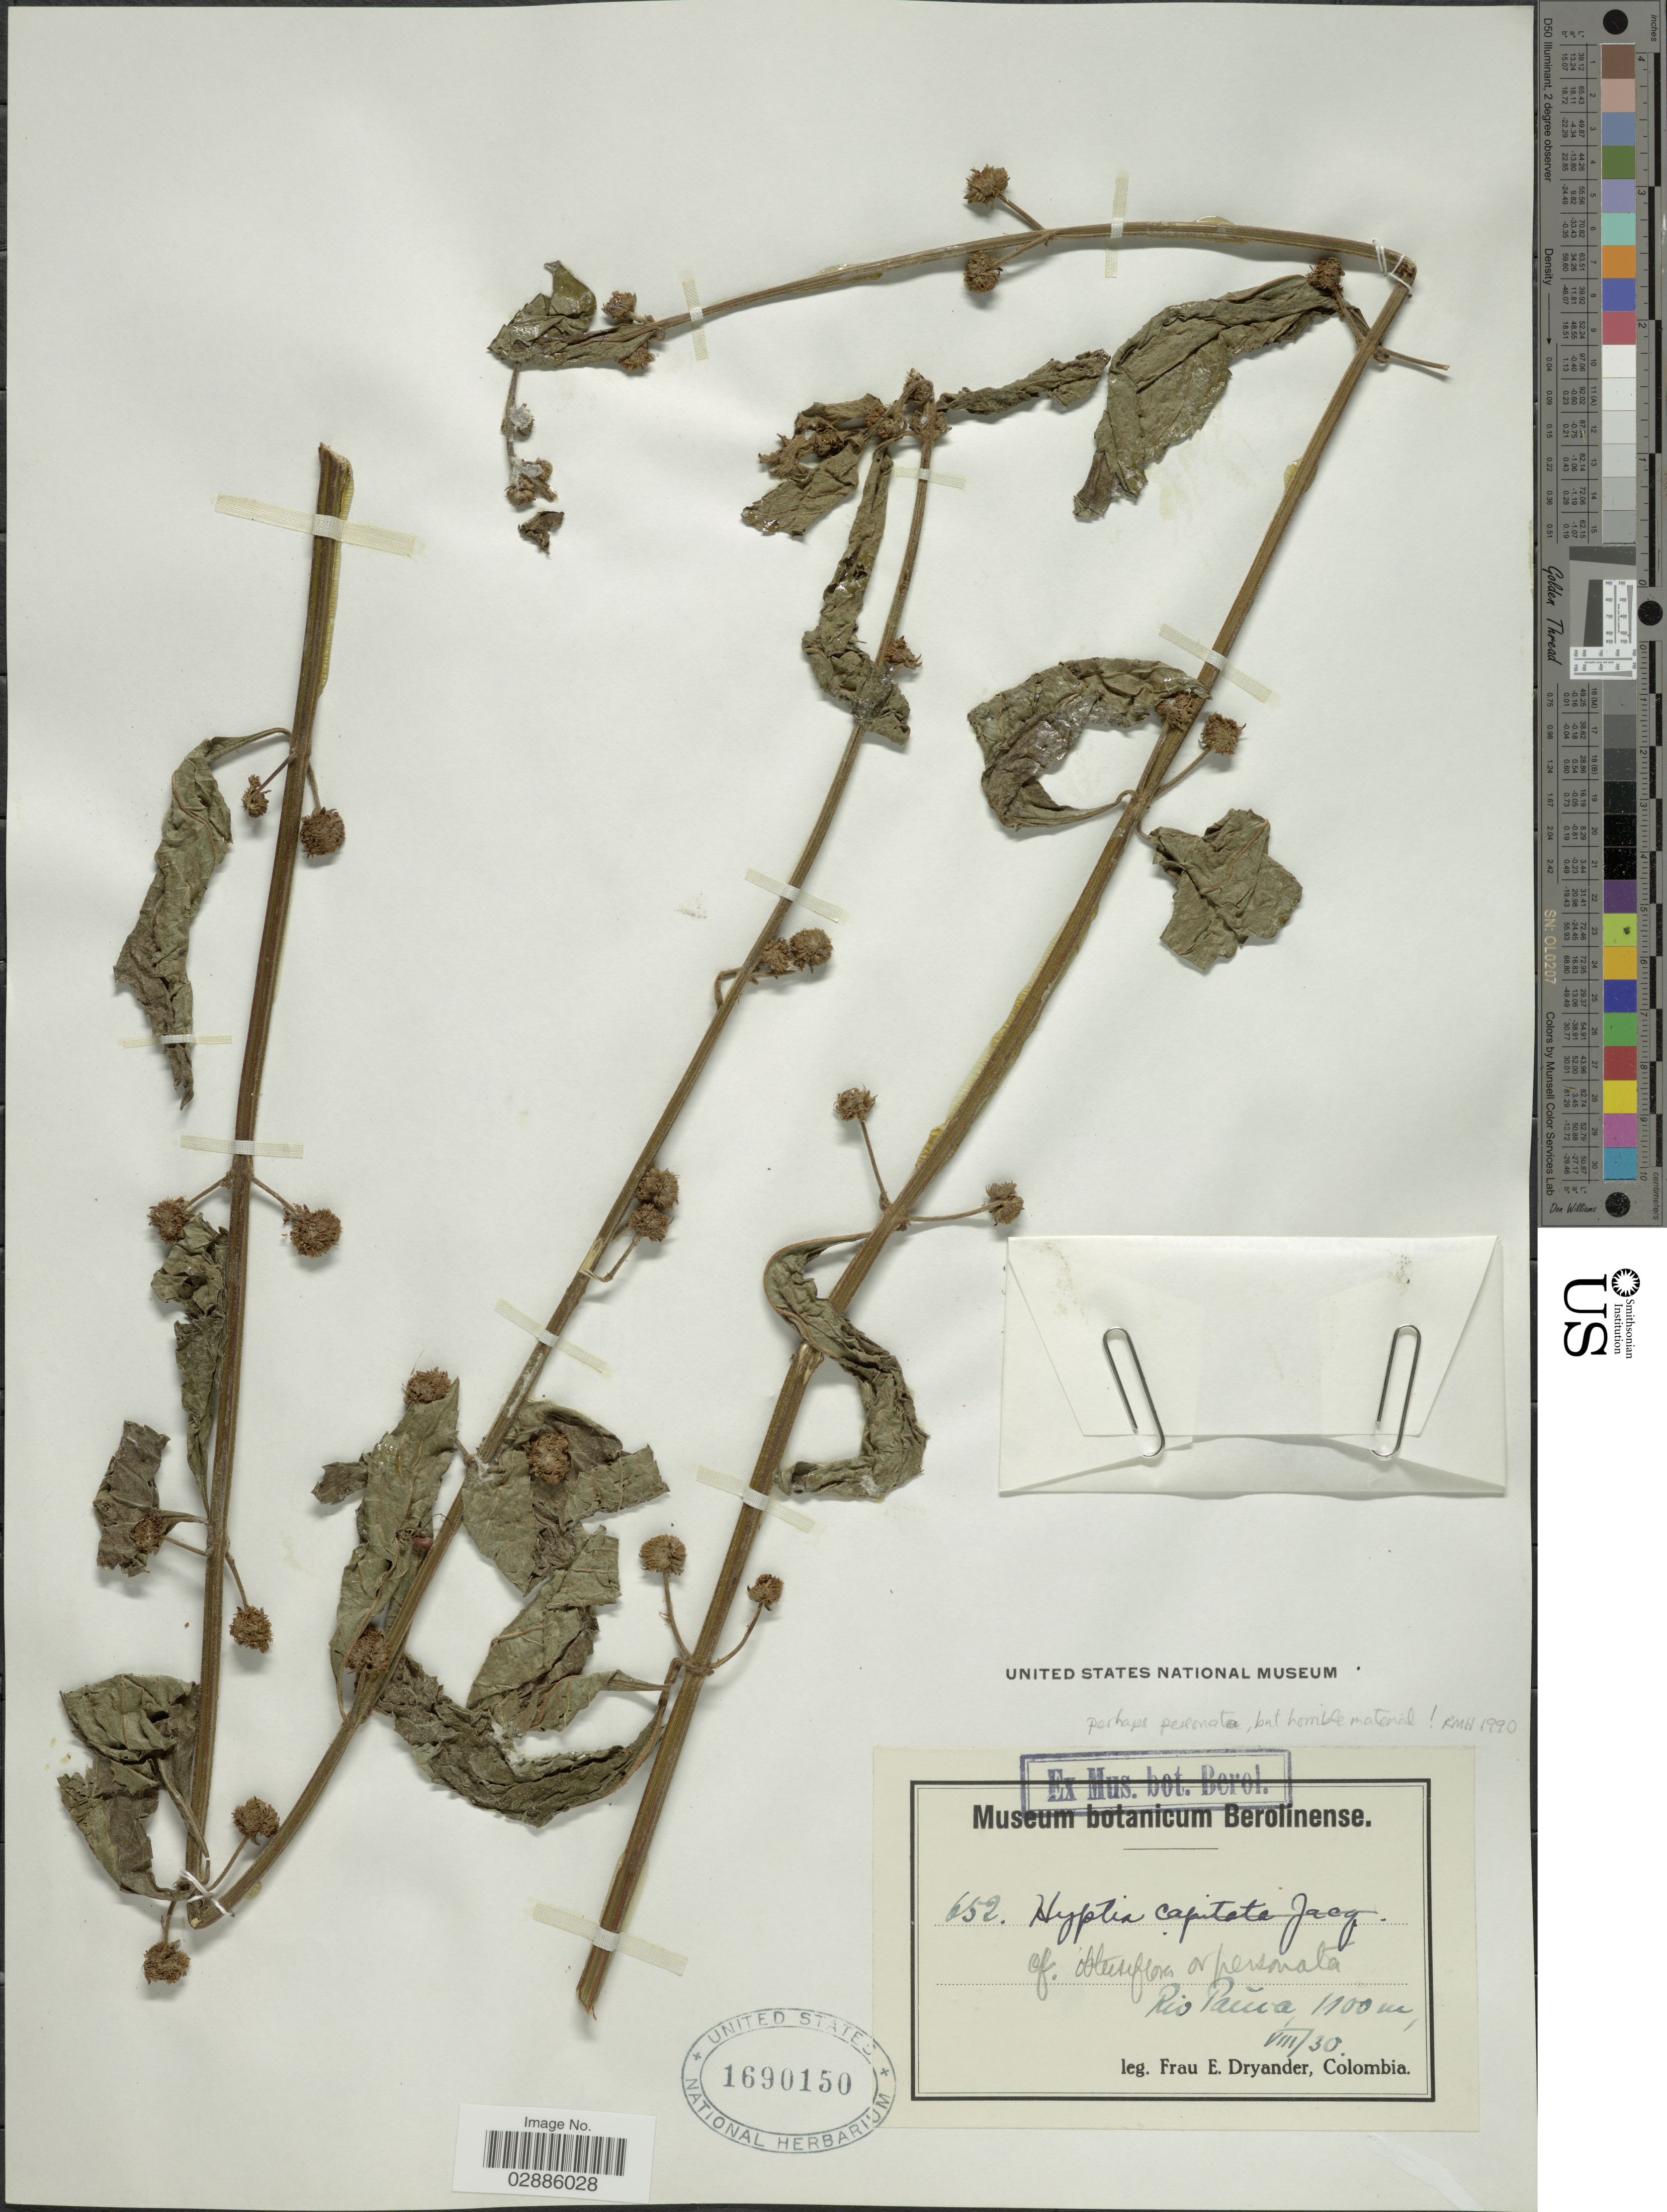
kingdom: Plantae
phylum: Tracheophyta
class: Magnoliopsida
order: Lamiales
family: Lamiaceae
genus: Hyptis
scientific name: Hyptis personata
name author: Epling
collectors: F. Dryander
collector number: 652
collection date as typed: Transcribed d/m/y: /8/30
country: Colombia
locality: Rio Pauca.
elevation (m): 1100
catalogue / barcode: US 1690150